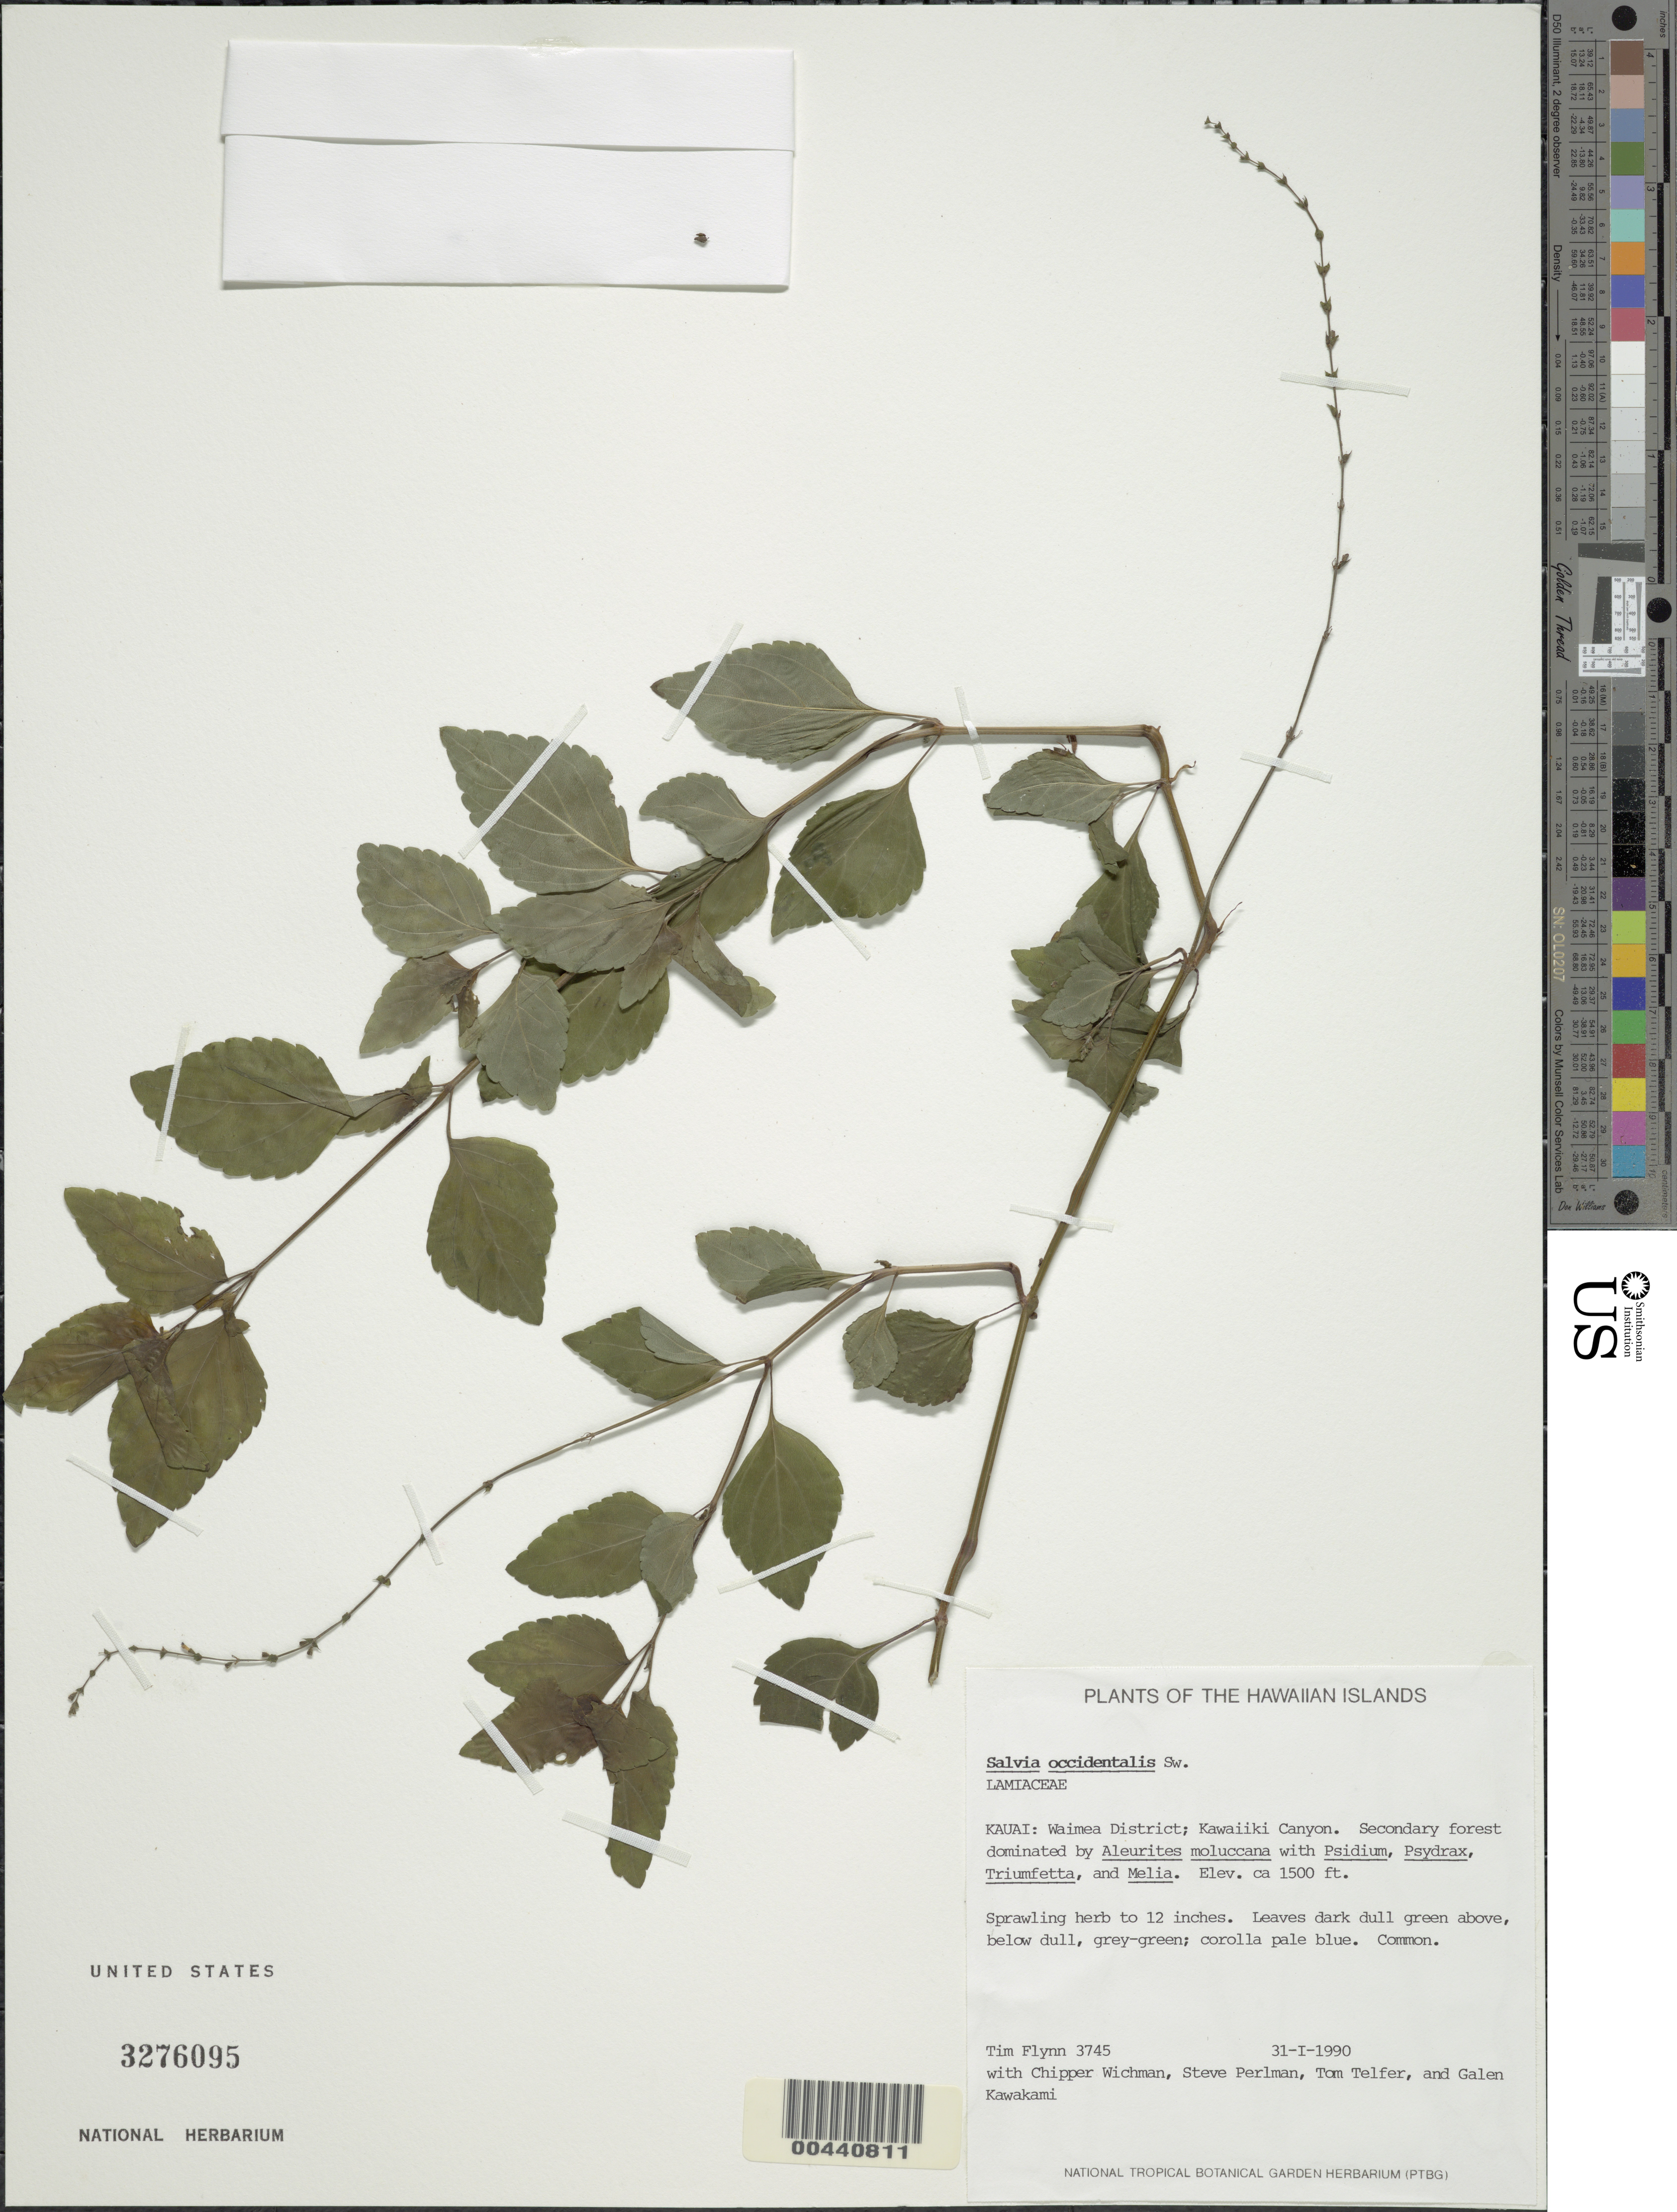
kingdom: Plantae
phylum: Tracheophyta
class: Magnoliopsida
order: Lamiales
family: Lamiaceae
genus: Salvia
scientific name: Salvia occidentalis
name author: Sw.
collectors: T. W. Flynn, C. Wichman, S. P. Perlman, T. Telfer & G. Kawakami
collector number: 3745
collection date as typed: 31 Jan 1990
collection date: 1990-01-31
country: United States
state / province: Hawaii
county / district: Kauai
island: Kaua'i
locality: Waimea District; Kawaiiki Canyon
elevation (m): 457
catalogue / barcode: US 3276095